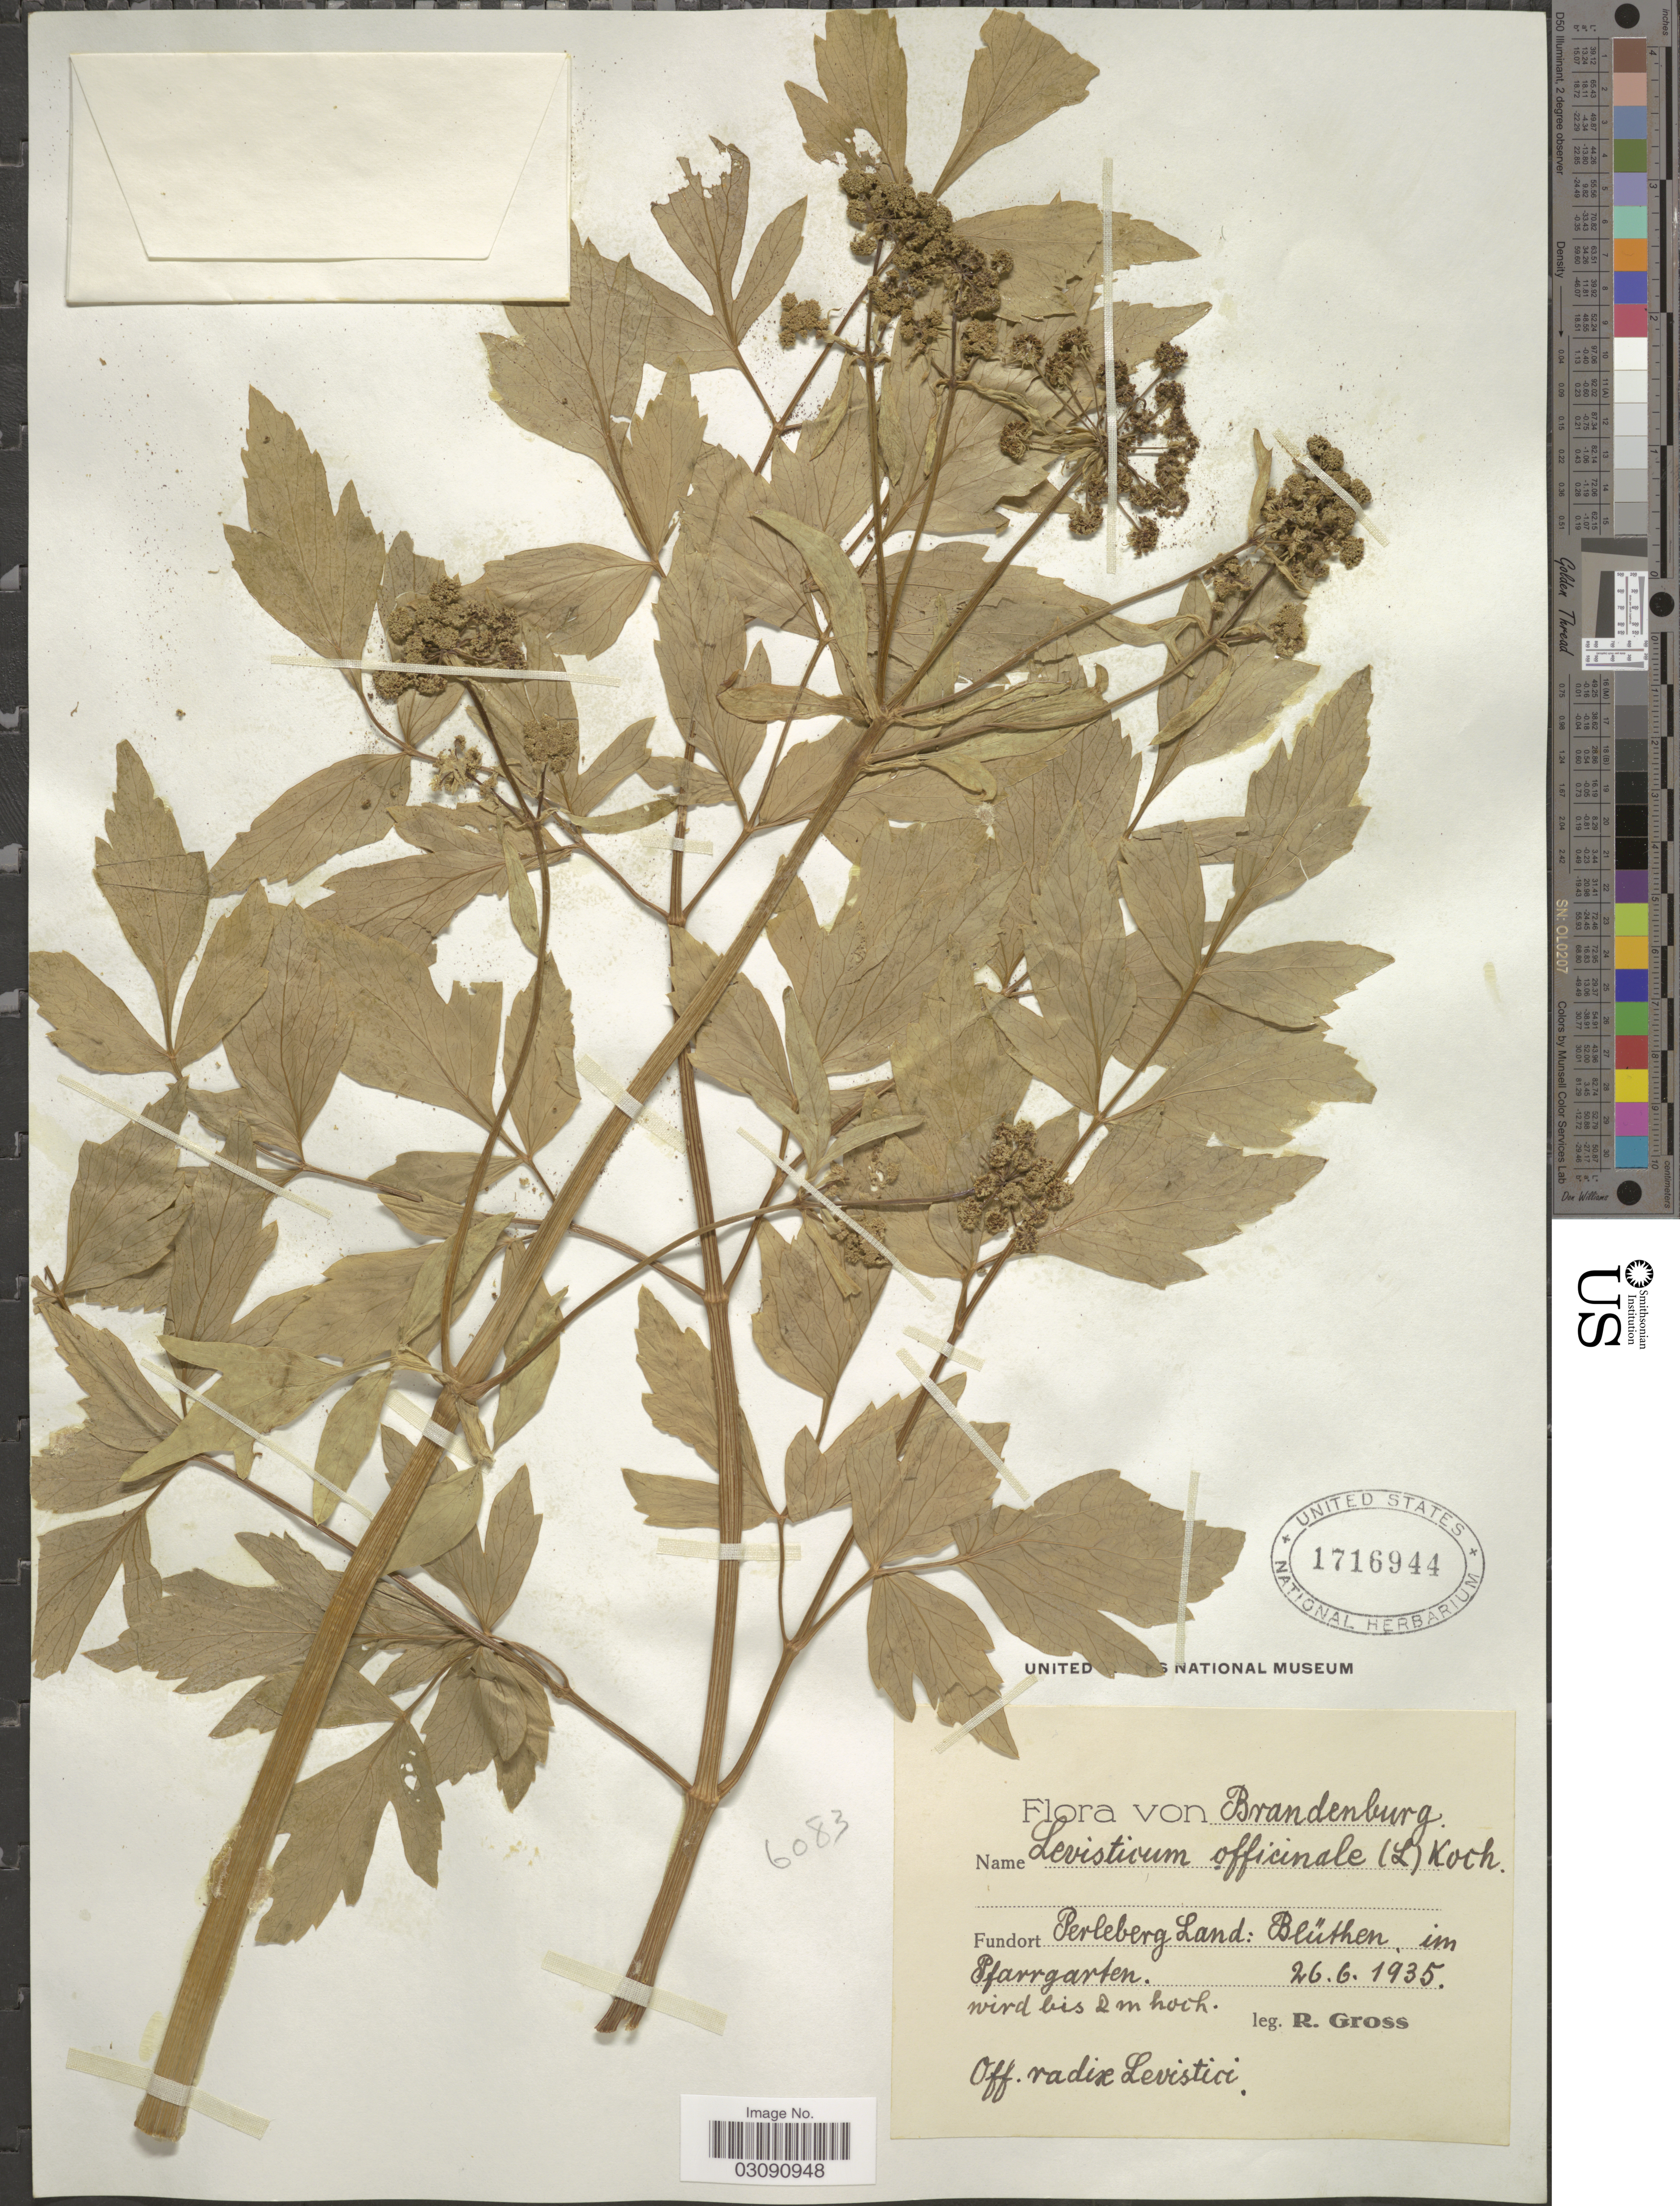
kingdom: Plantae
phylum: Tracheophyta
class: Magnoliopsida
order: Apiales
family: Apiaceae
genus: Levisticum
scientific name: Levisticum officinale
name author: W.D.J. Koch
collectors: R. Gross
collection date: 1935-06-26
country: Germany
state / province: Brandenburg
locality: Fundort Perleberg Land: Blüthen, im Pfarrgarten.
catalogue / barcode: US 1716944